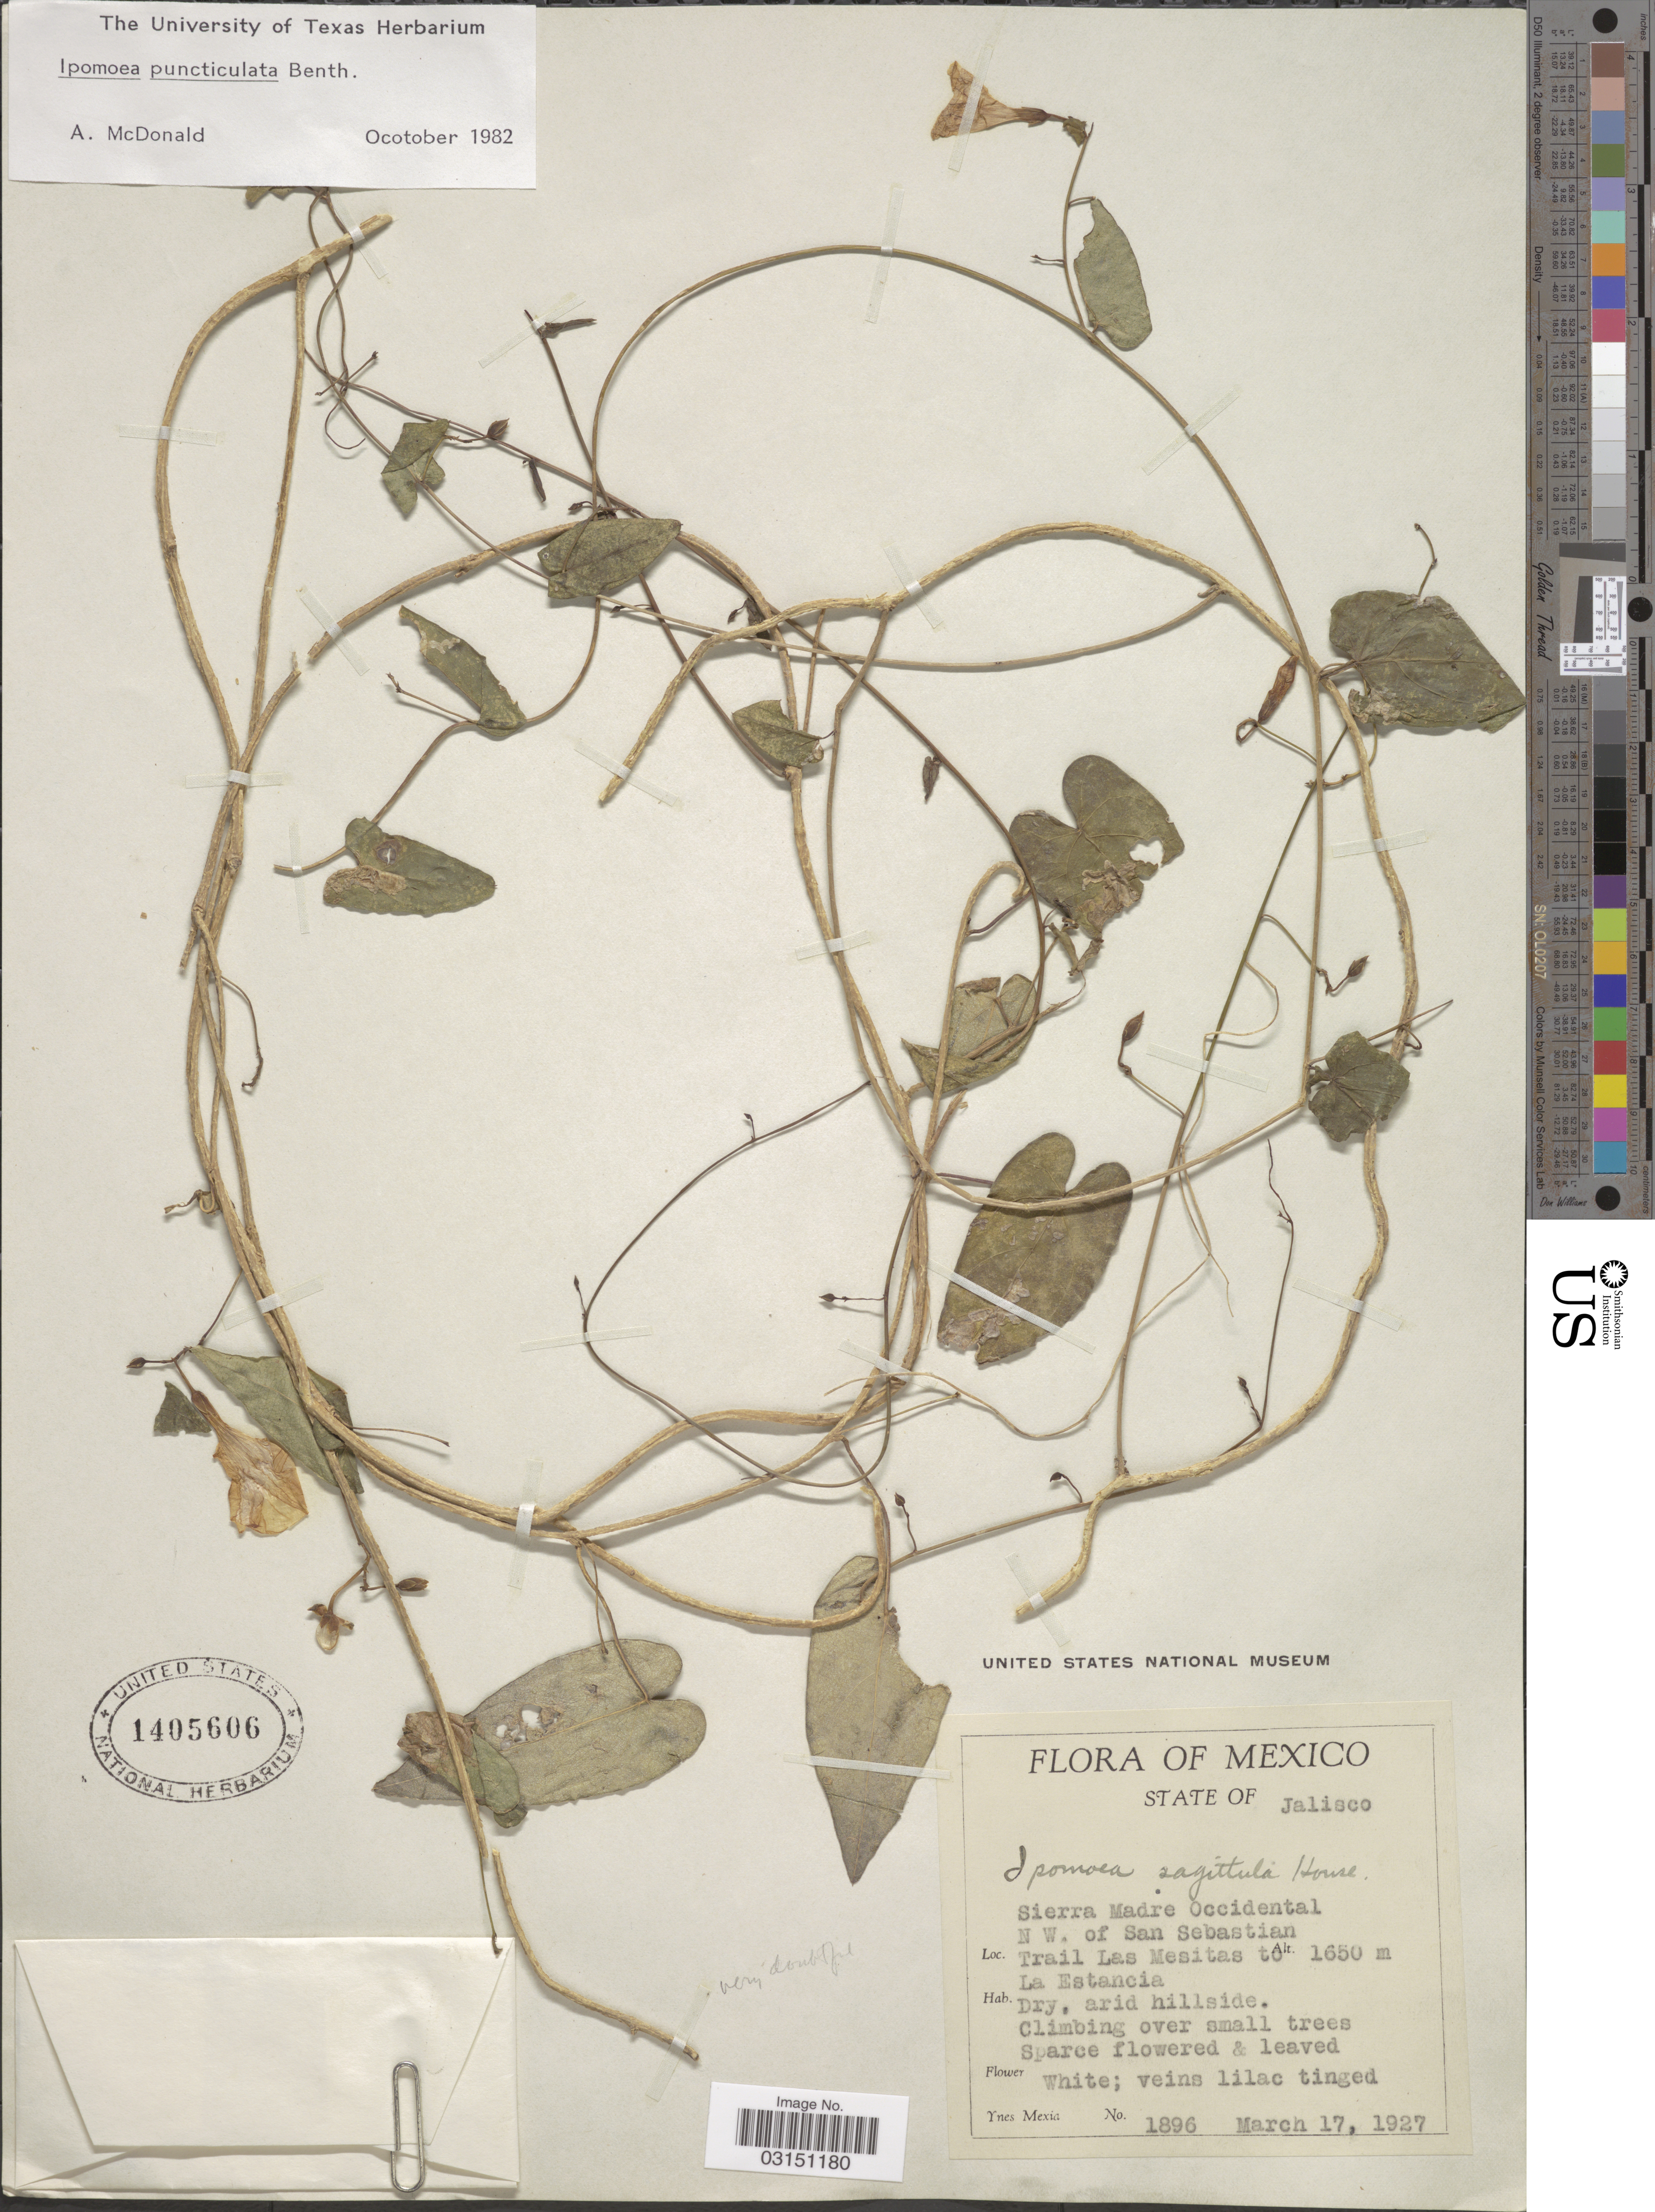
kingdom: Plantae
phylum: Tracheophyta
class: Magnoliopsida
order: Solanales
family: Convolvulaceae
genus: Ipomoea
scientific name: Ipomoea puncticulata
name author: Benth.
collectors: Y. Mexia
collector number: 1896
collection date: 1927-03-17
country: Mexico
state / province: Jalisco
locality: Sierra Madre Occidental, N W. of San Sebastian, Trail Las Mesitas to La Estancia.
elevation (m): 1650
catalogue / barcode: US 1405606